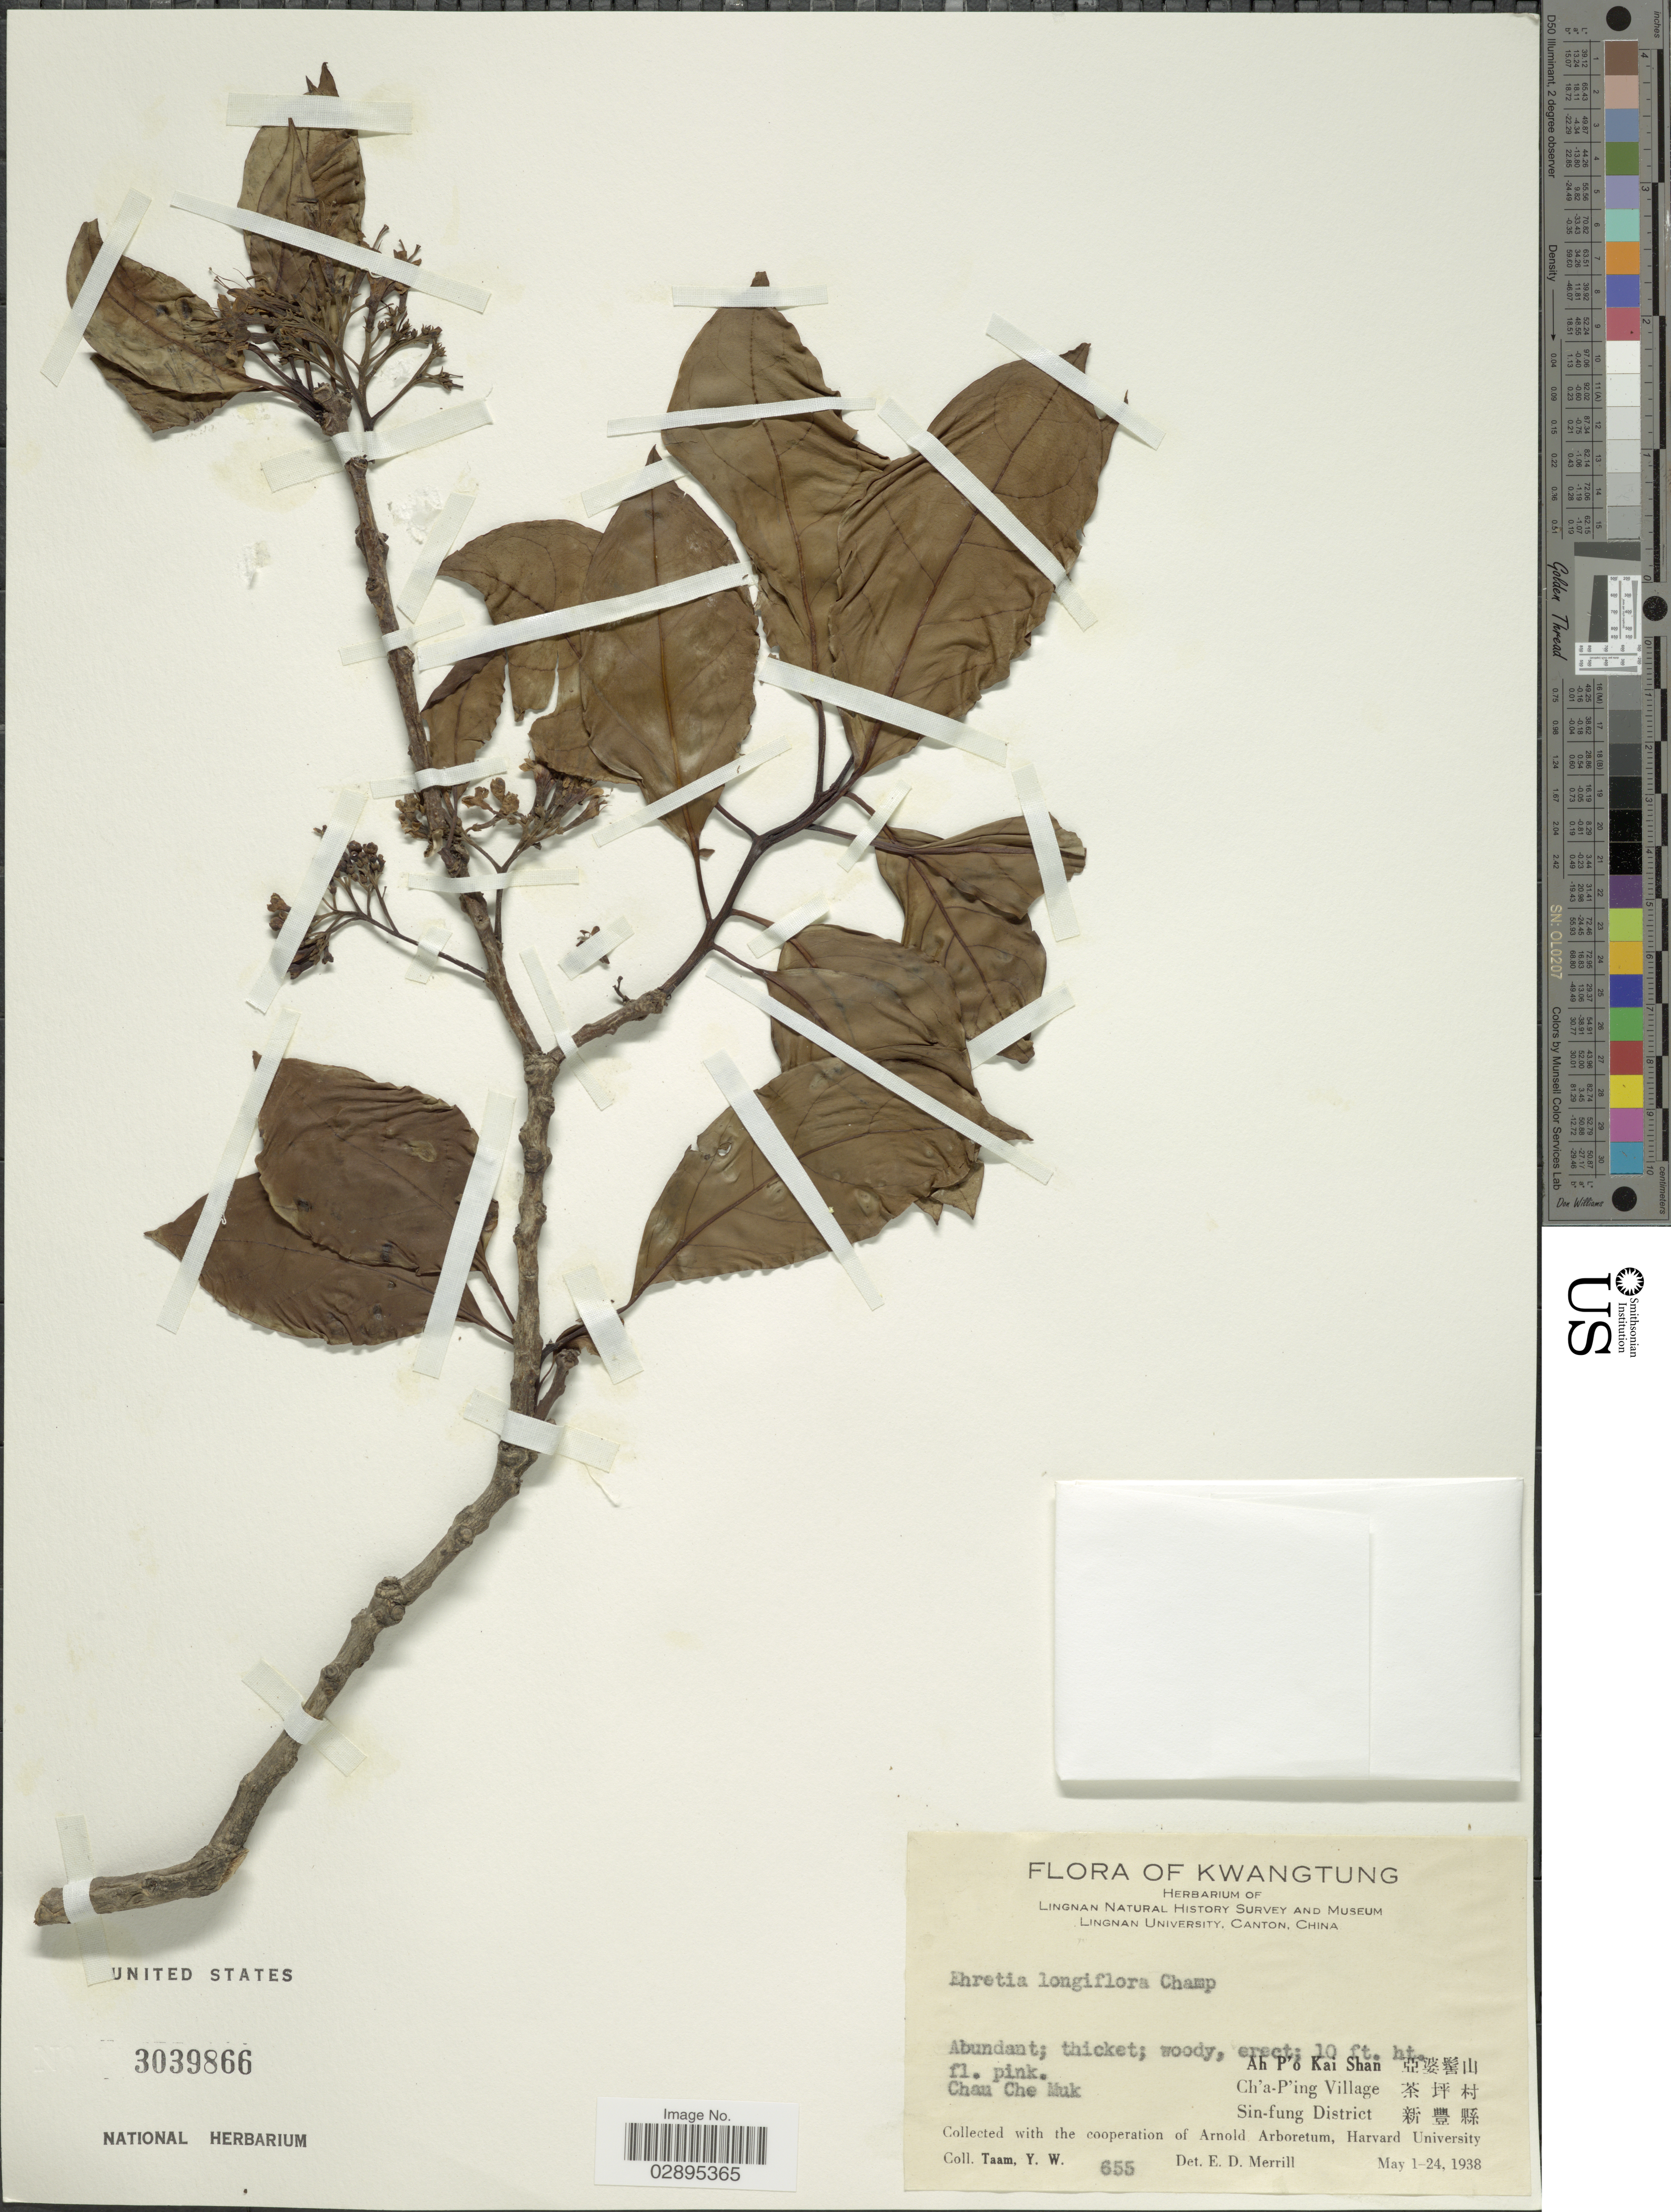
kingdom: Plantae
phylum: Tracheophyta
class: Magnoliopsida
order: Boraginales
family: Ehretiaceae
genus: Ehretia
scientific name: Ehretia longiflora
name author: Champ. ex Benth.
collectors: Y. W. Taam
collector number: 655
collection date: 1938-05-01/1938-05-24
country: China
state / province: Guangdong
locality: Kwangtung. Ah P'o Kai Shan X. Ch'a-P'ing Village X. Sin-fung District. Chau Che Muk.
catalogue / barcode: US 3039866